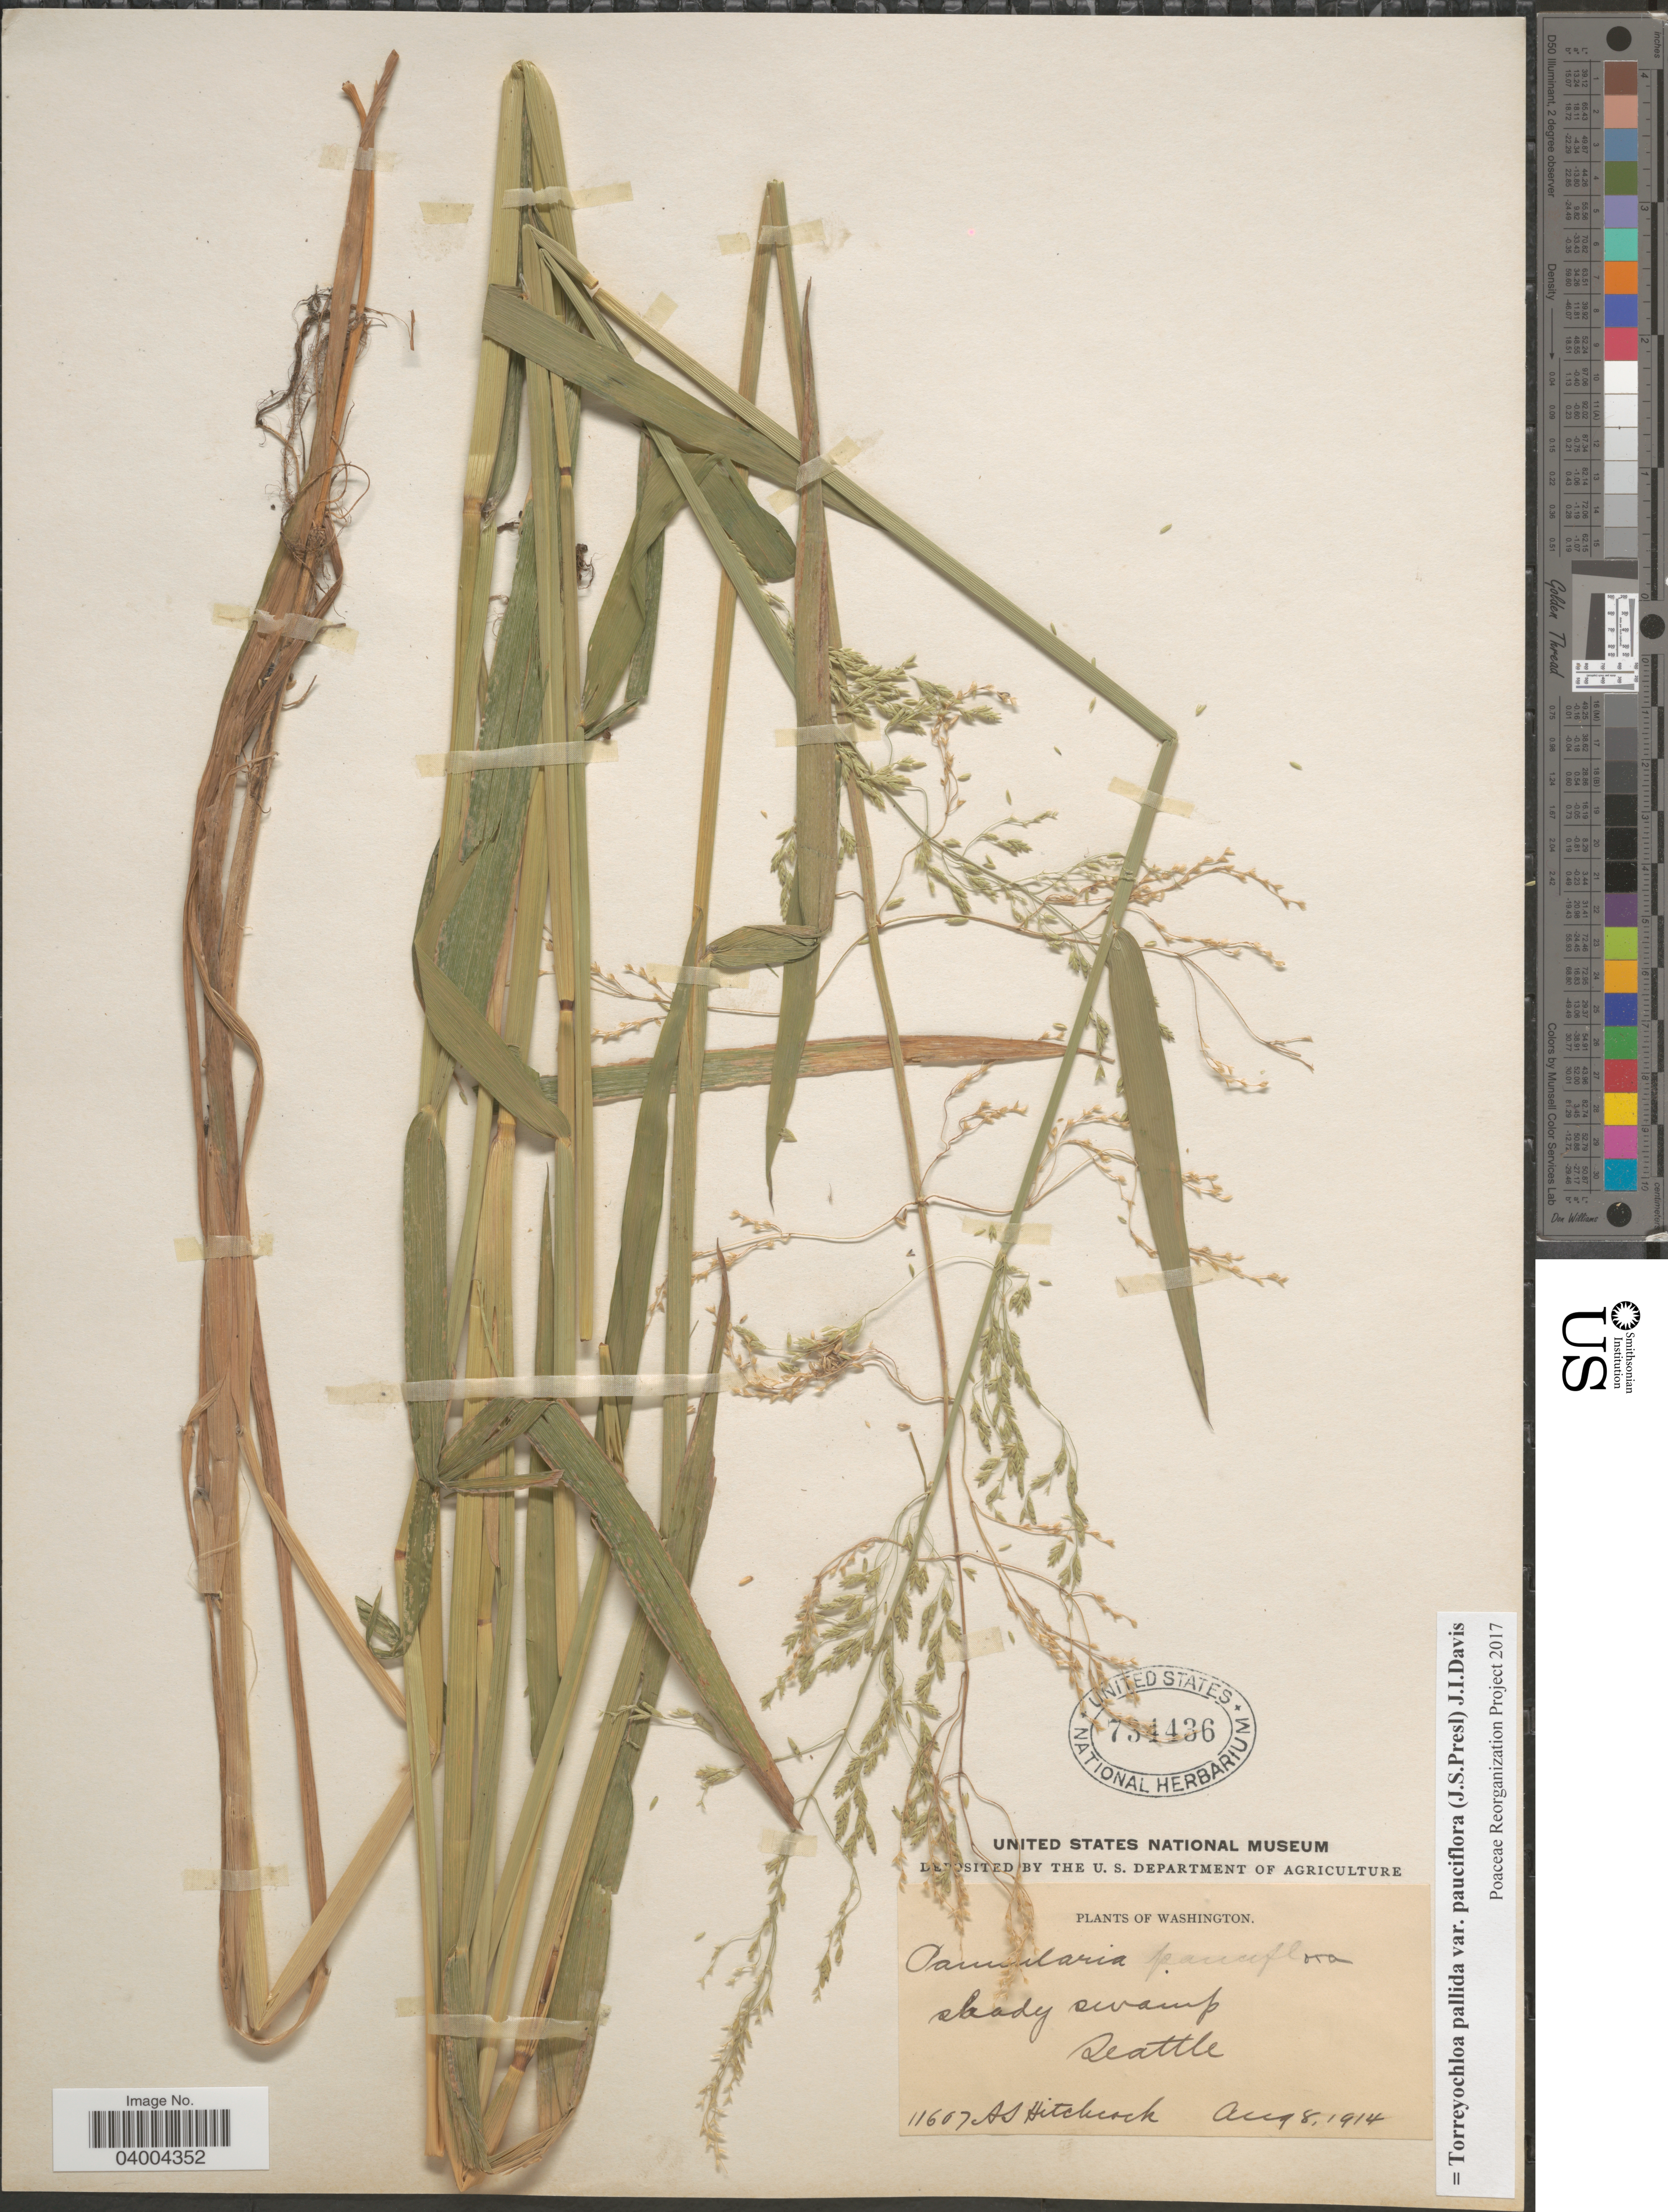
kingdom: Plantae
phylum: Tracheophyta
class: Liliopsida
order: Poales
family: Poaceae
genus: Torreyochloa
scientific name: Torreyochloa pallida var. pauciflora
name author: (J. Presl) J.I. Davis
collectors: A. S. Hitchcock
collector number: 11607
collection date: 1914-08-08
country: United States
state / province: Washington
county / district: King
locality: Shady swamp. Seattle.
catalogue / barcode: US 734436